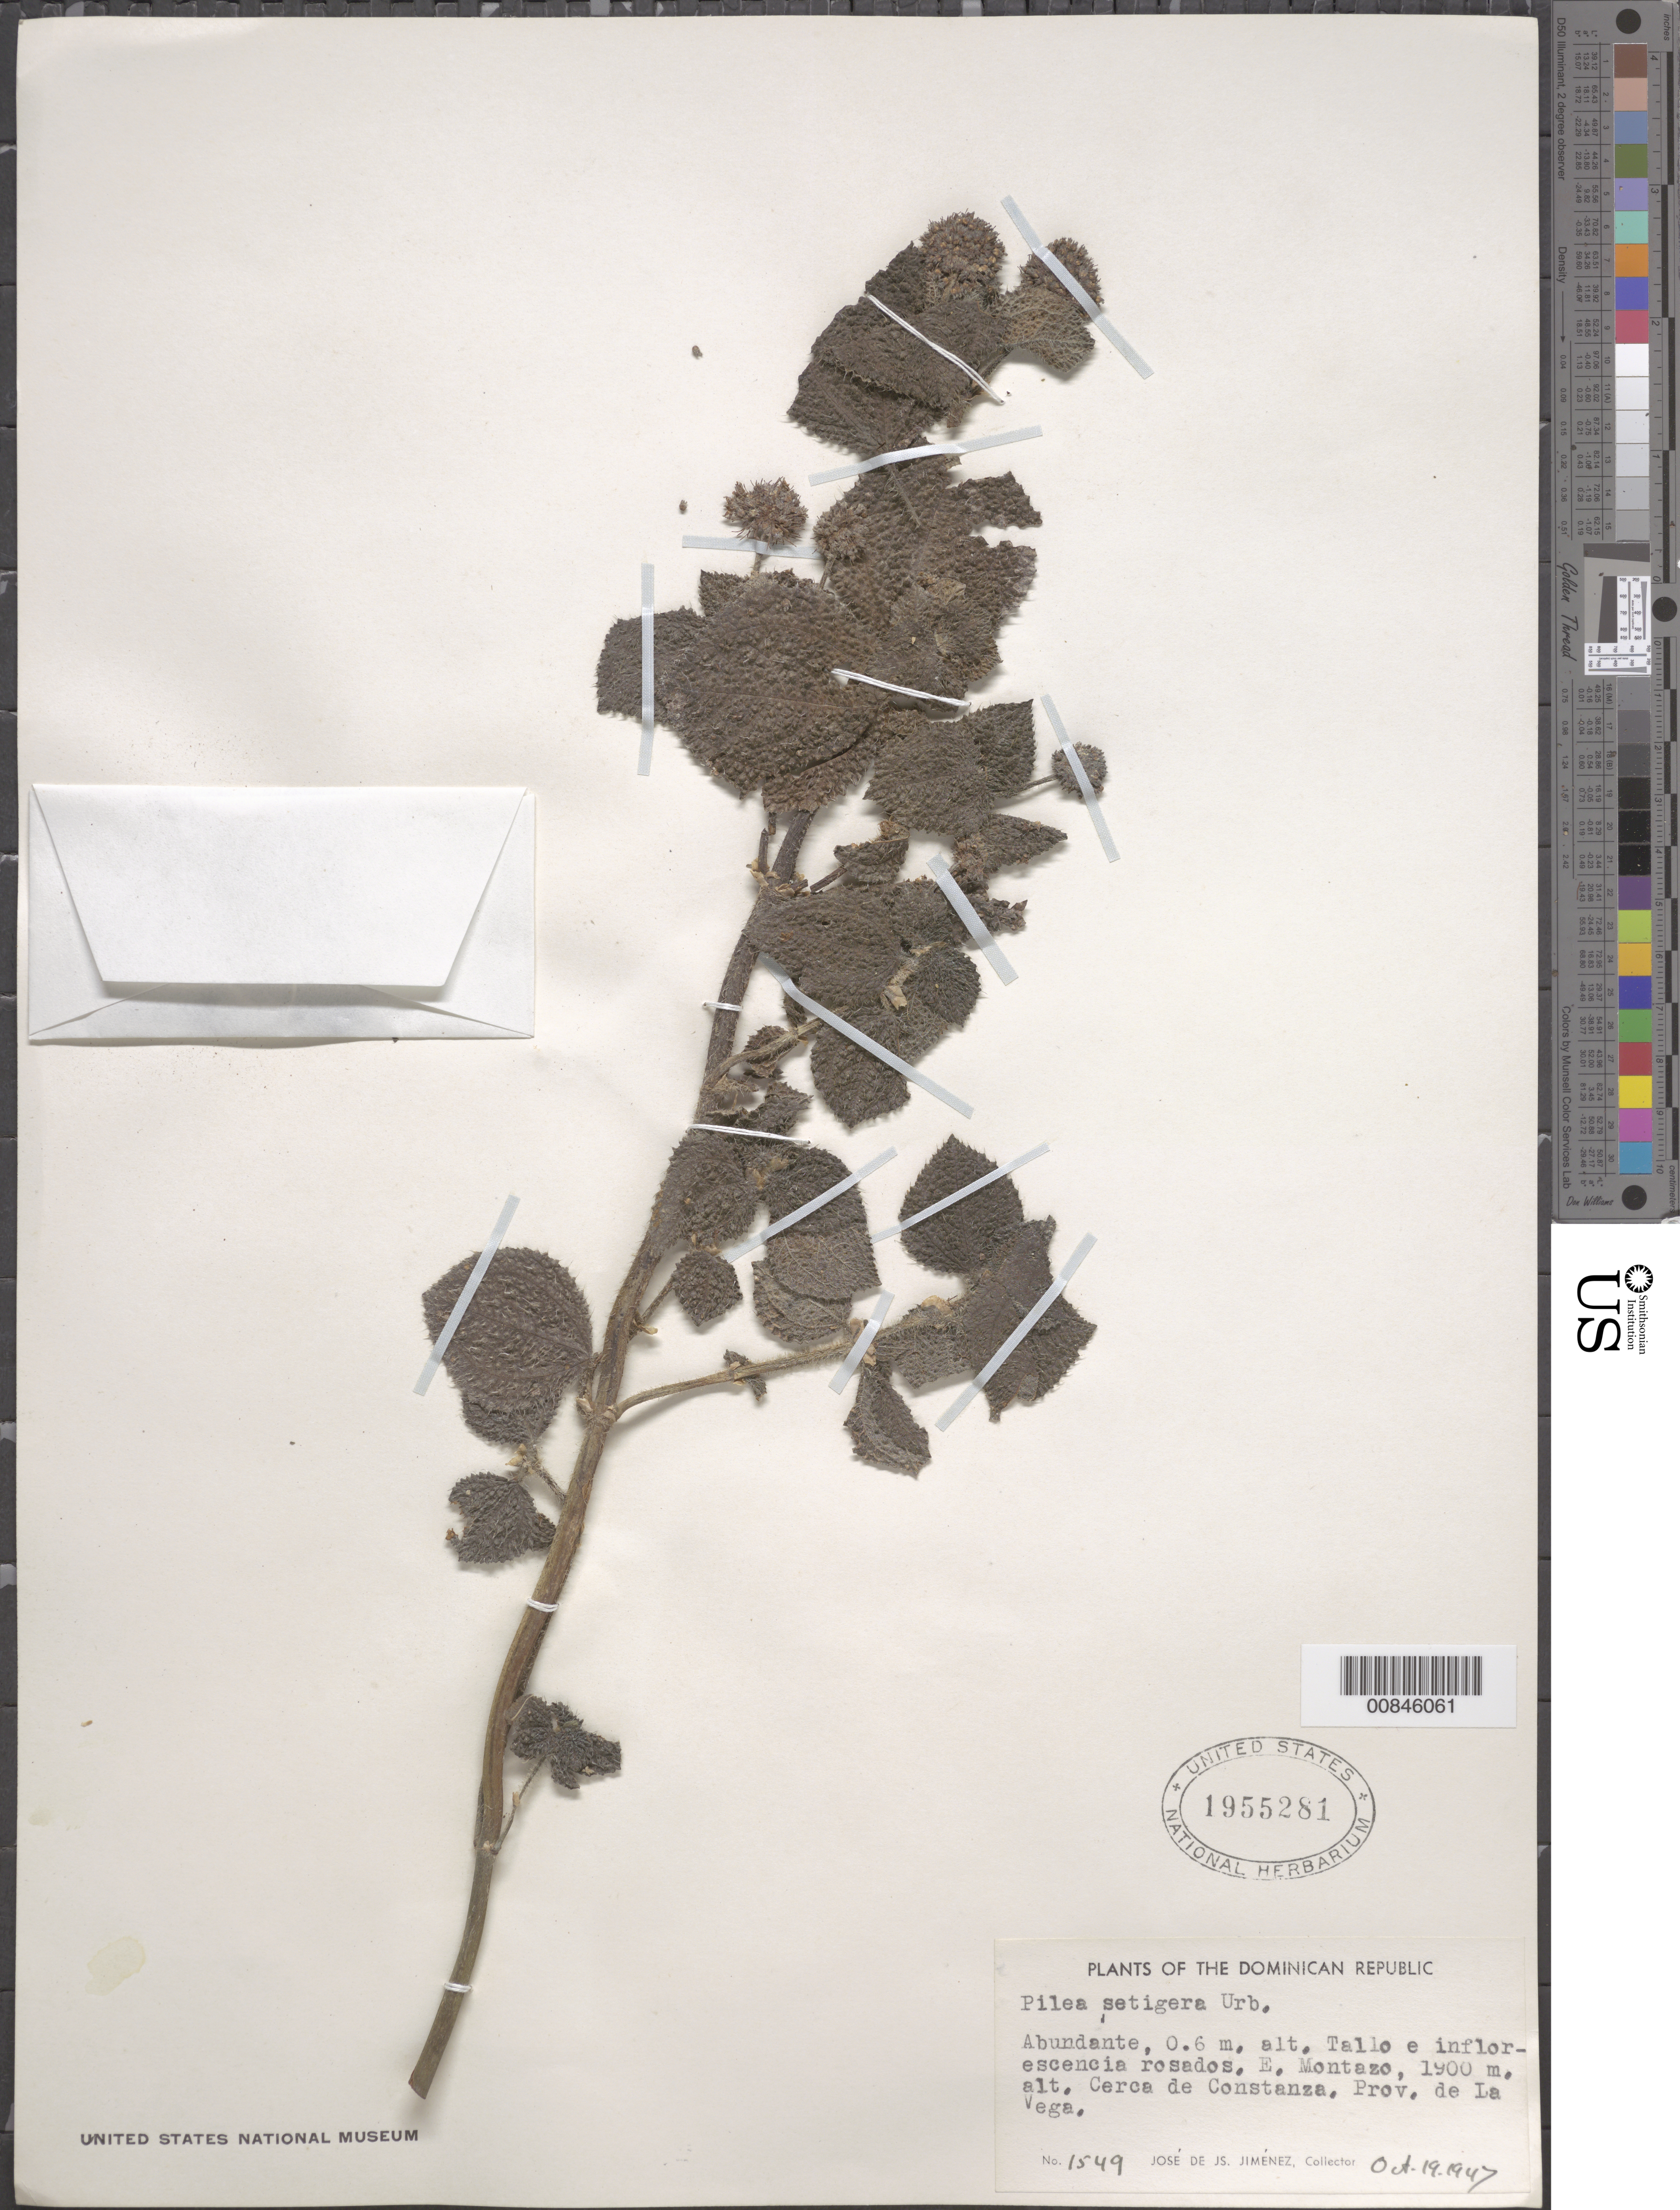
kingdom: Plantae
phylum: Tracheophyta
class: Magnoliopsida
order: Rosales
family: Urticaceae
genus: Pilea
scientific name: Pilea setigera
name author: Urb.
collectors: J. J. Jiménez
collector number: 1549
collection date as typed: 19 Oct 1947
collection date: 1947-10-19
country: Dominican Republic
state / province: La Vega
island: Hispaniola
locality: E. Montazo. Cerca de Constanza.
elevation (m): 1900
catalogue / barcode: US 1955281